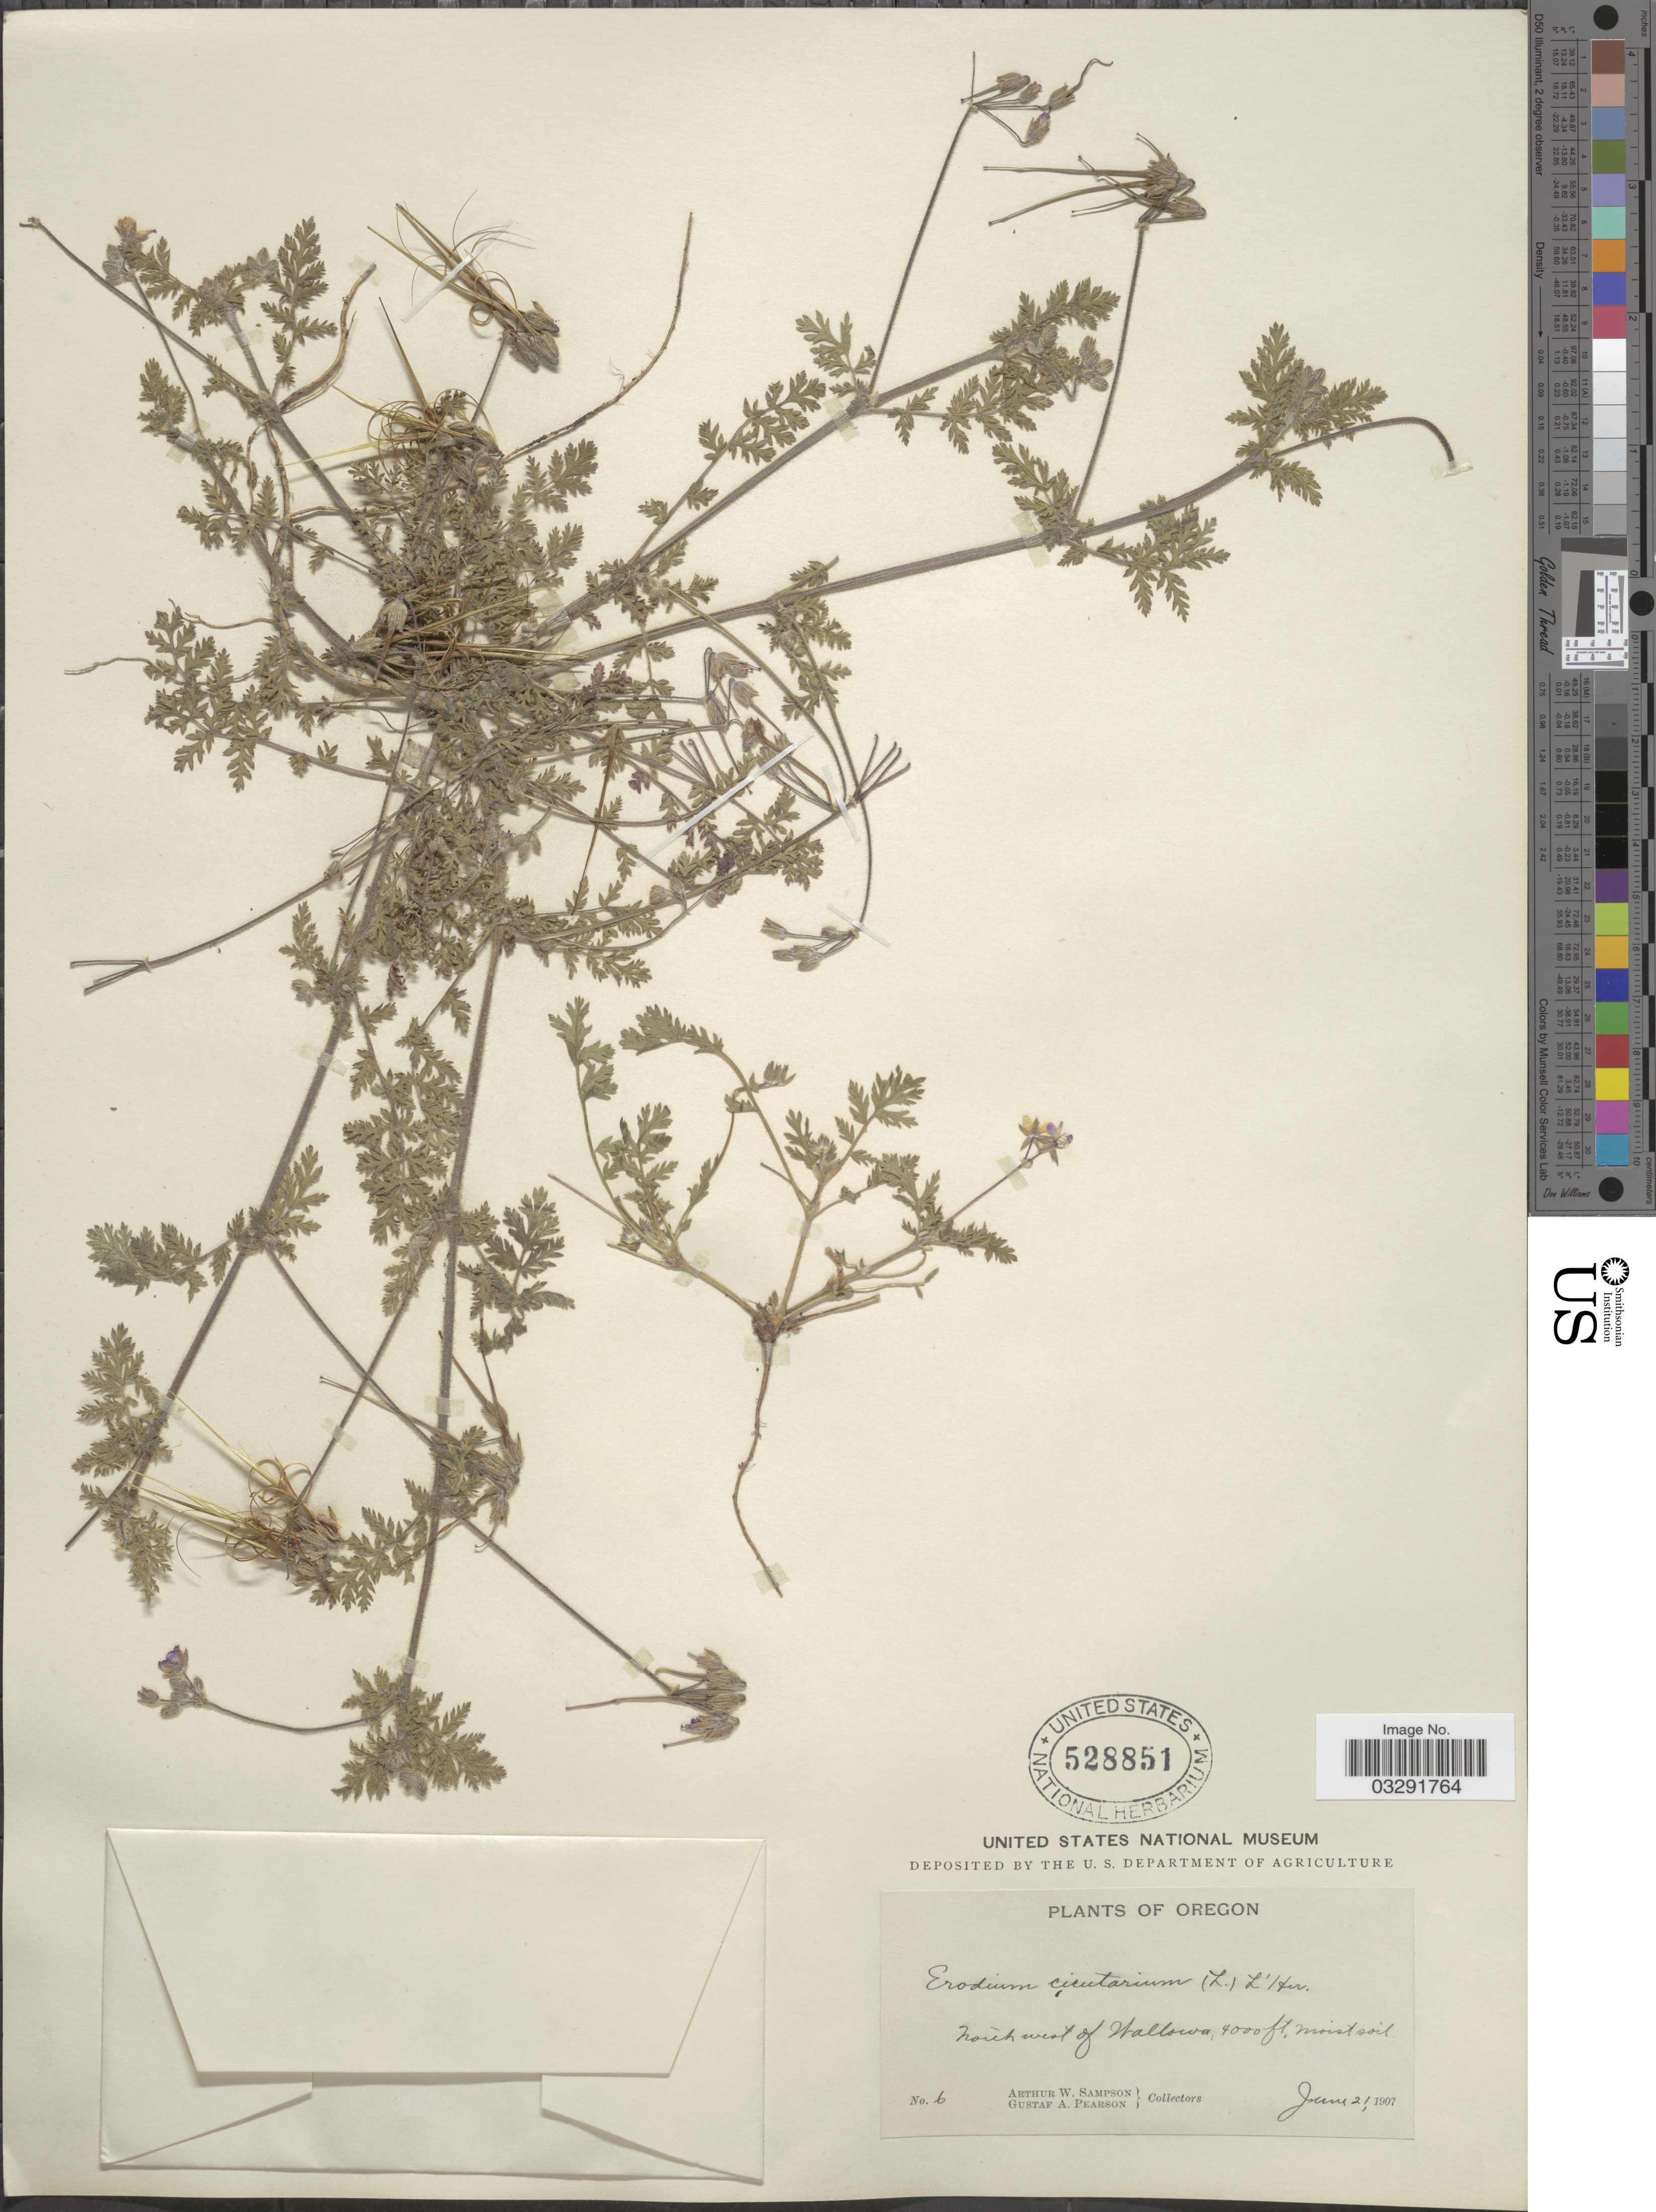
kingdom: Plantae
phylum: Tracheophyta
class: Magnoliopsida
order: Geraniales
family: Geraniaceae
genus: Erodium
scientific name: Erodium cicutarium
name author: (L.) L'Hér.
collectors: A. Sampson & G. Pearson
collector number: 6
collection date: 1907-06-21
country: United States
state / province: Oregon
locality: Northwest of Wallowa.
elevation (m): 1219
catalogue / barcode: US 528851